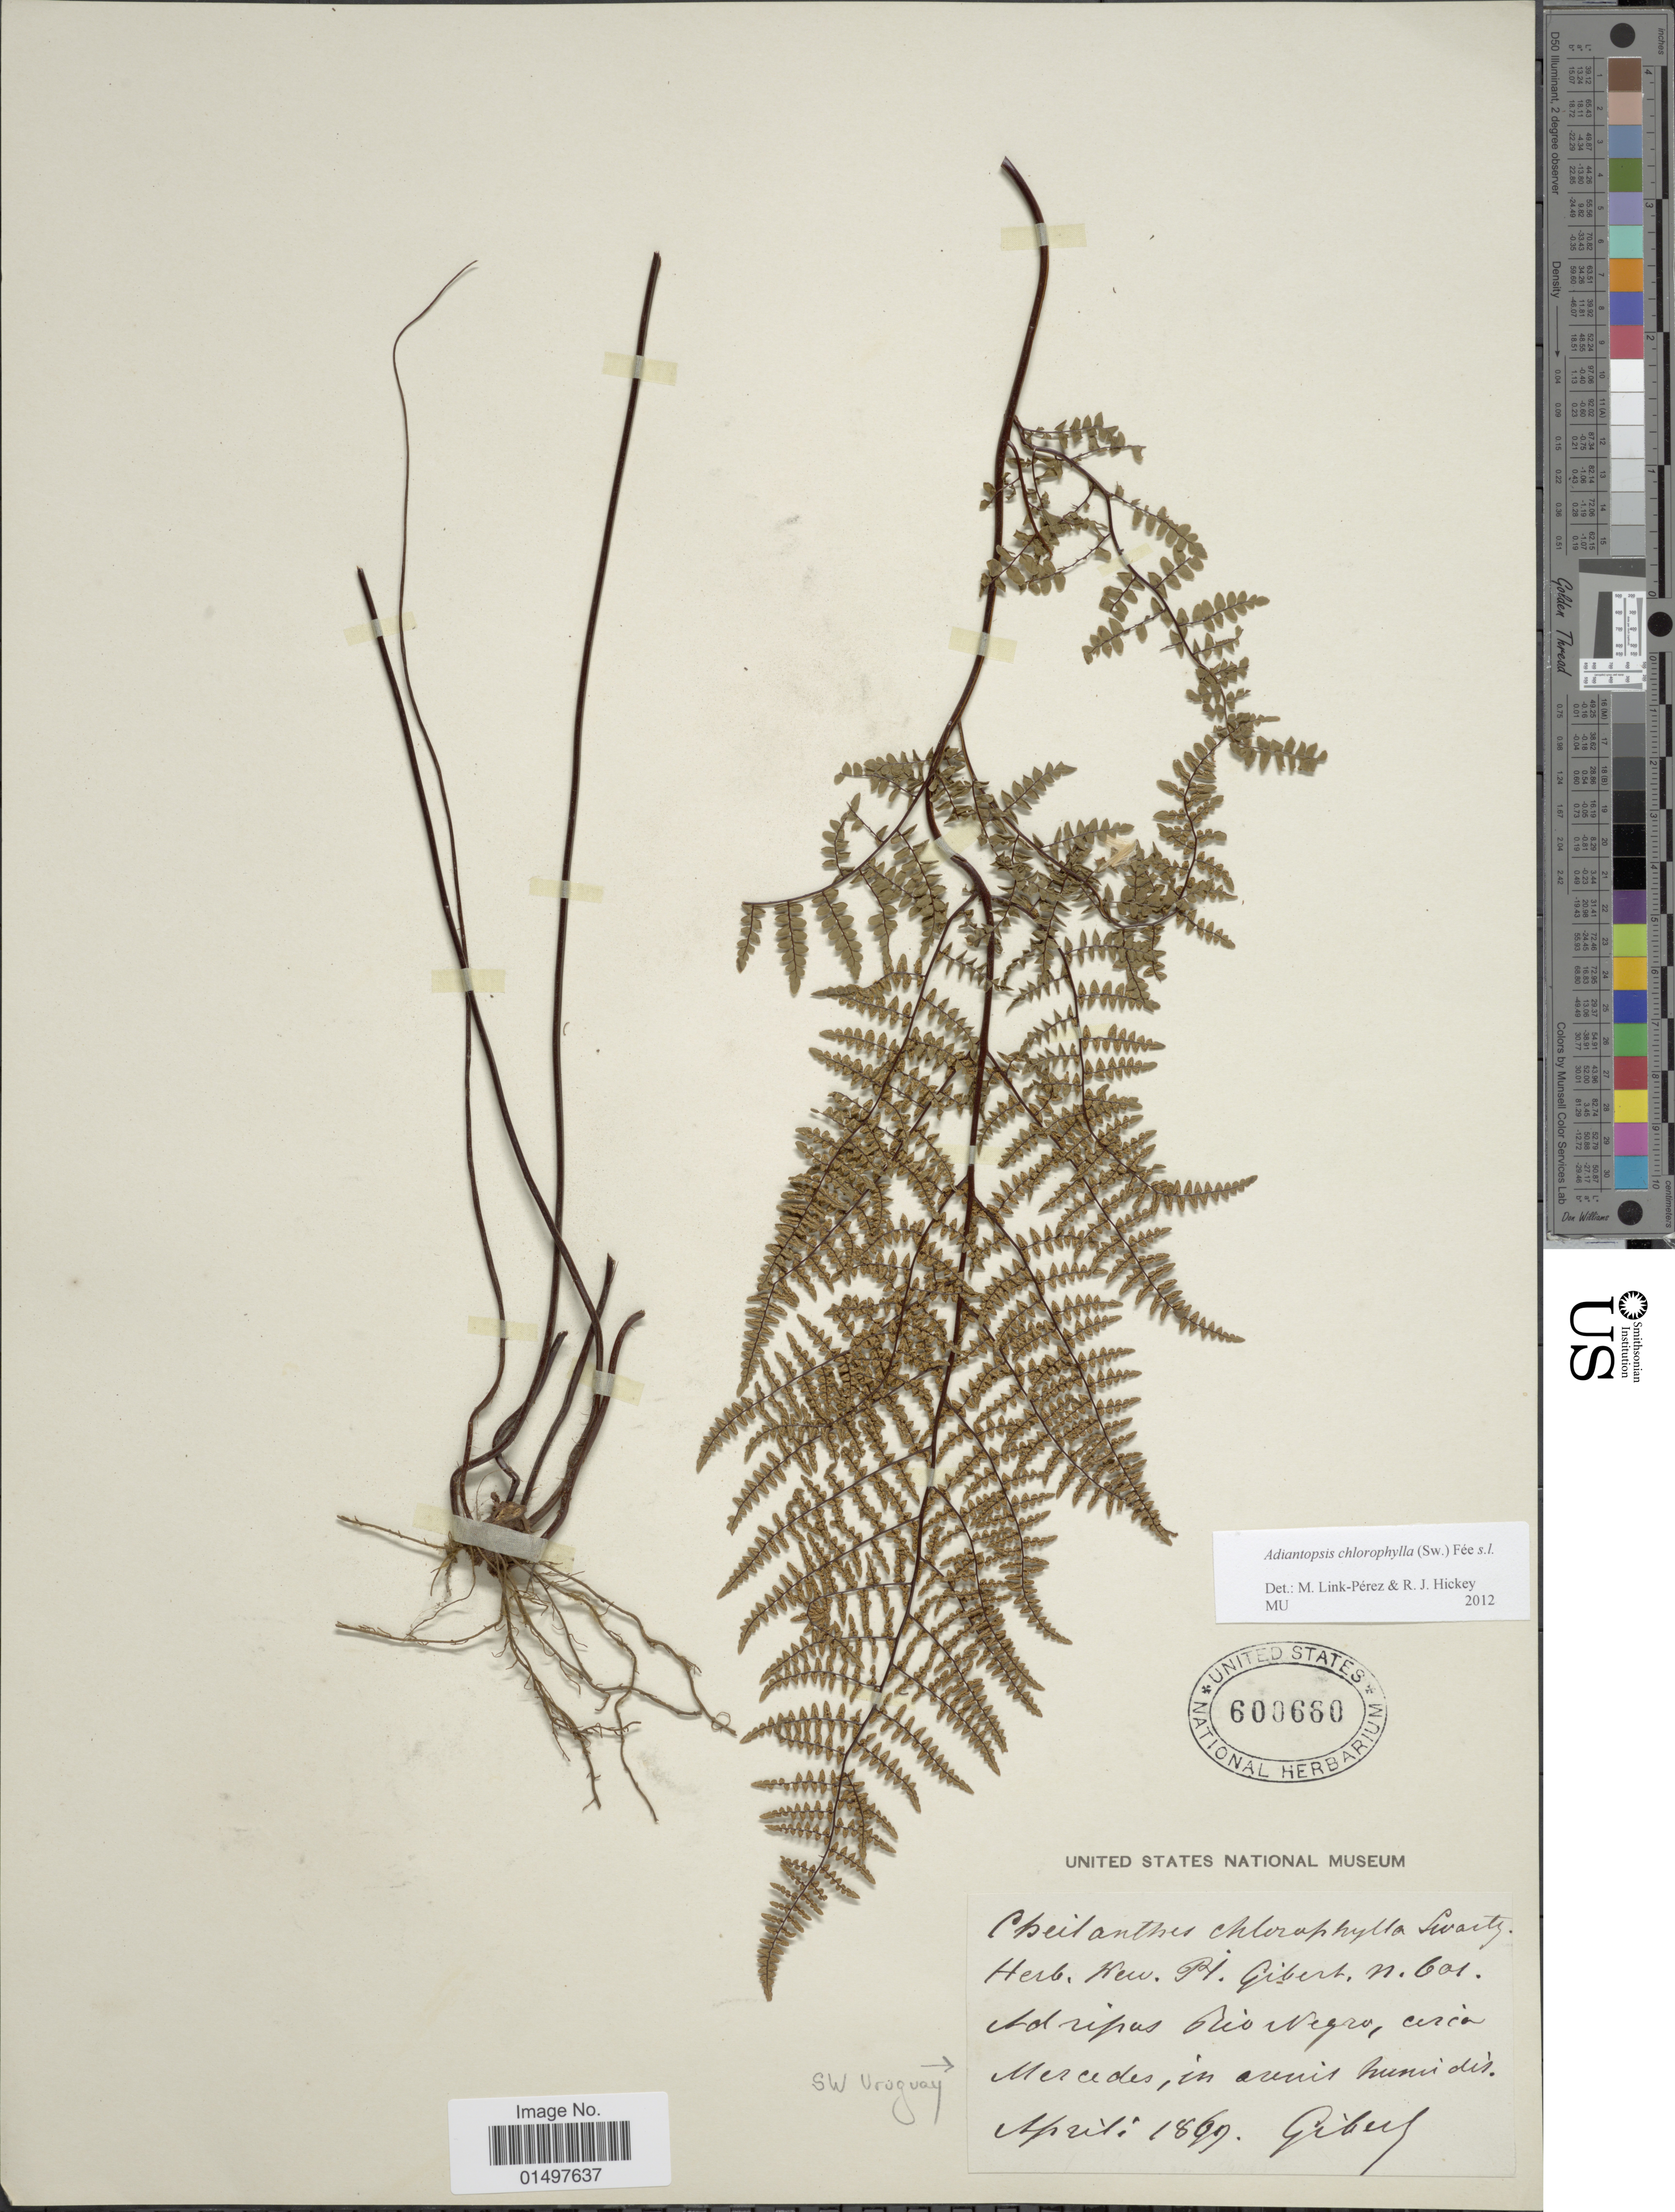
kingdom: Plantae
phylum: Tracheophyta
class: Polypodiopsida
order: Polypodiales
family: Pteridaceae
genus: Adiantopsis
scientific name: Adiantopsis chlorophylla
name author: (Sw.) Fée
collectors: Gibert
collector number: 601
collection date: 1897-04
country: Uruguay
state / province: Soriano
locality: Cerca Mercedes.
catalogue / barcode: US 600660